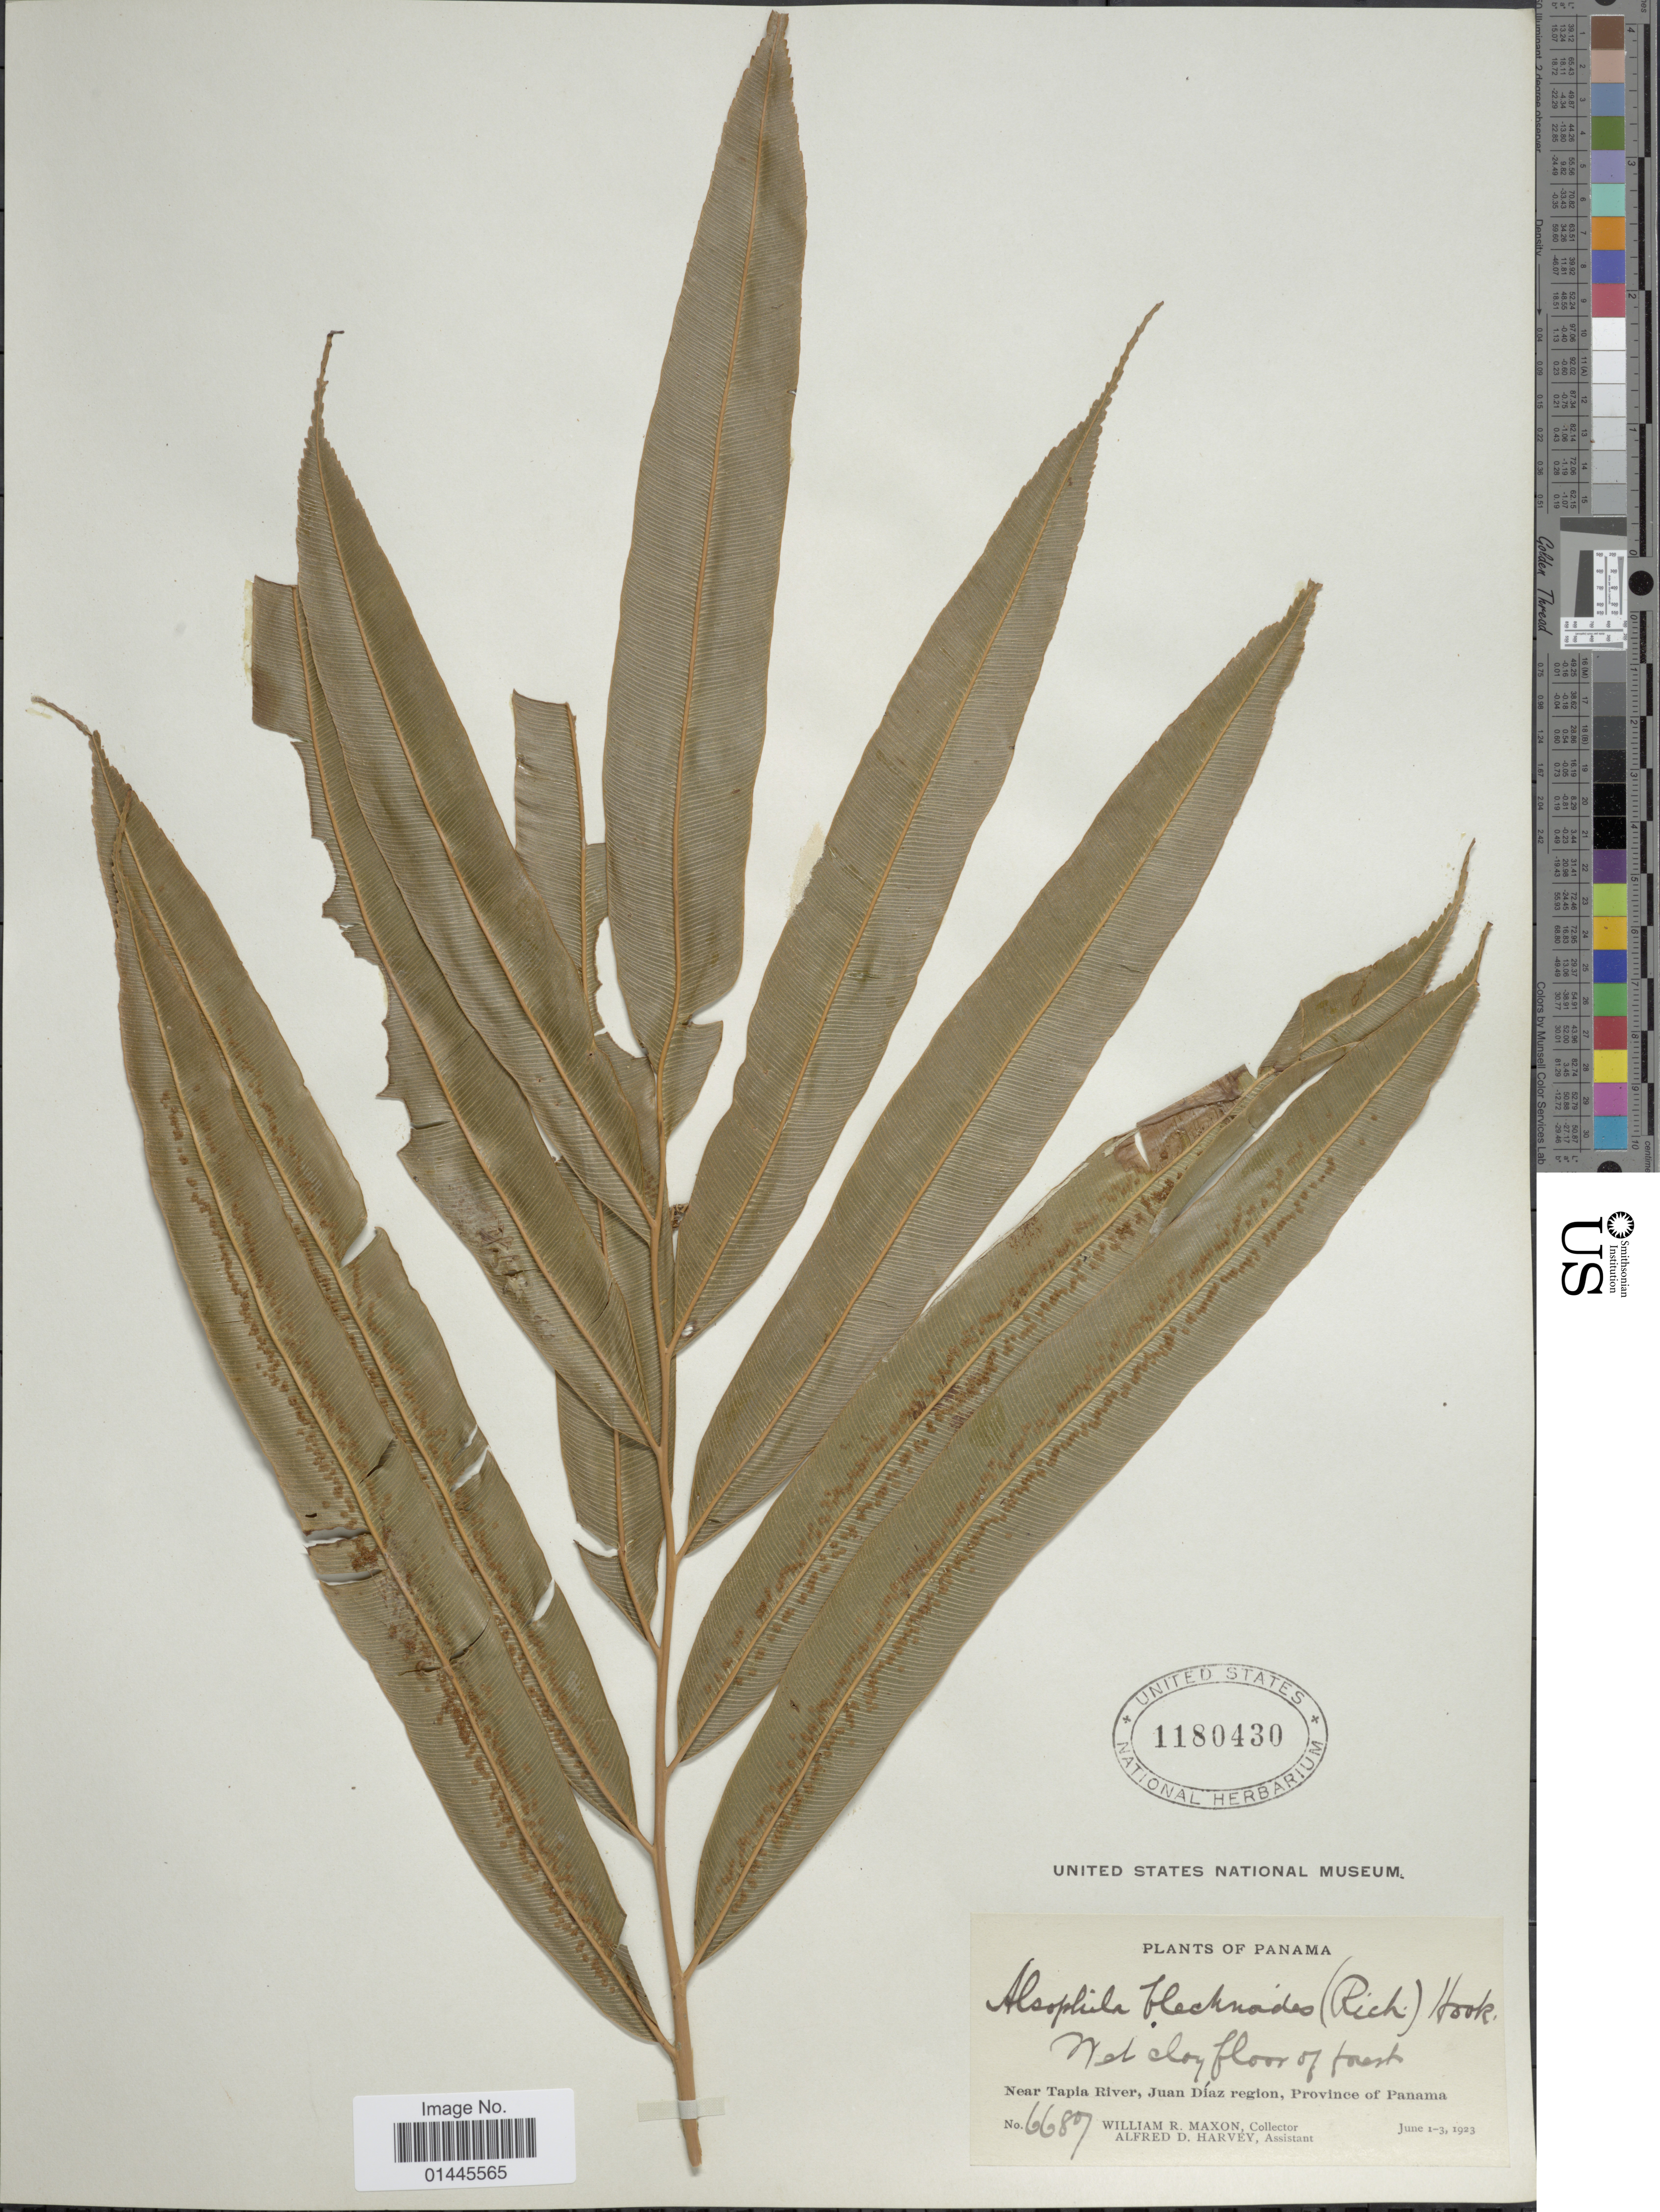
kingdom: Plantae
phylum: Tracheophyta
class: Polypodiopsida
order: Cyatheales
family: Metaxyaceae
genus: Metaxya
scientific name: Metaxya rostrata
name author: (Kunth) C. Presl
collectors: W. R. Maxon & A. D. Harvey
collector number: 6687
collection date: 1923-06-01/1923-06-03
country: Panama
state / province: Panamá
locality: Near Tapia River, Juan Diaz region.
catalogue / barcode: US 1180430